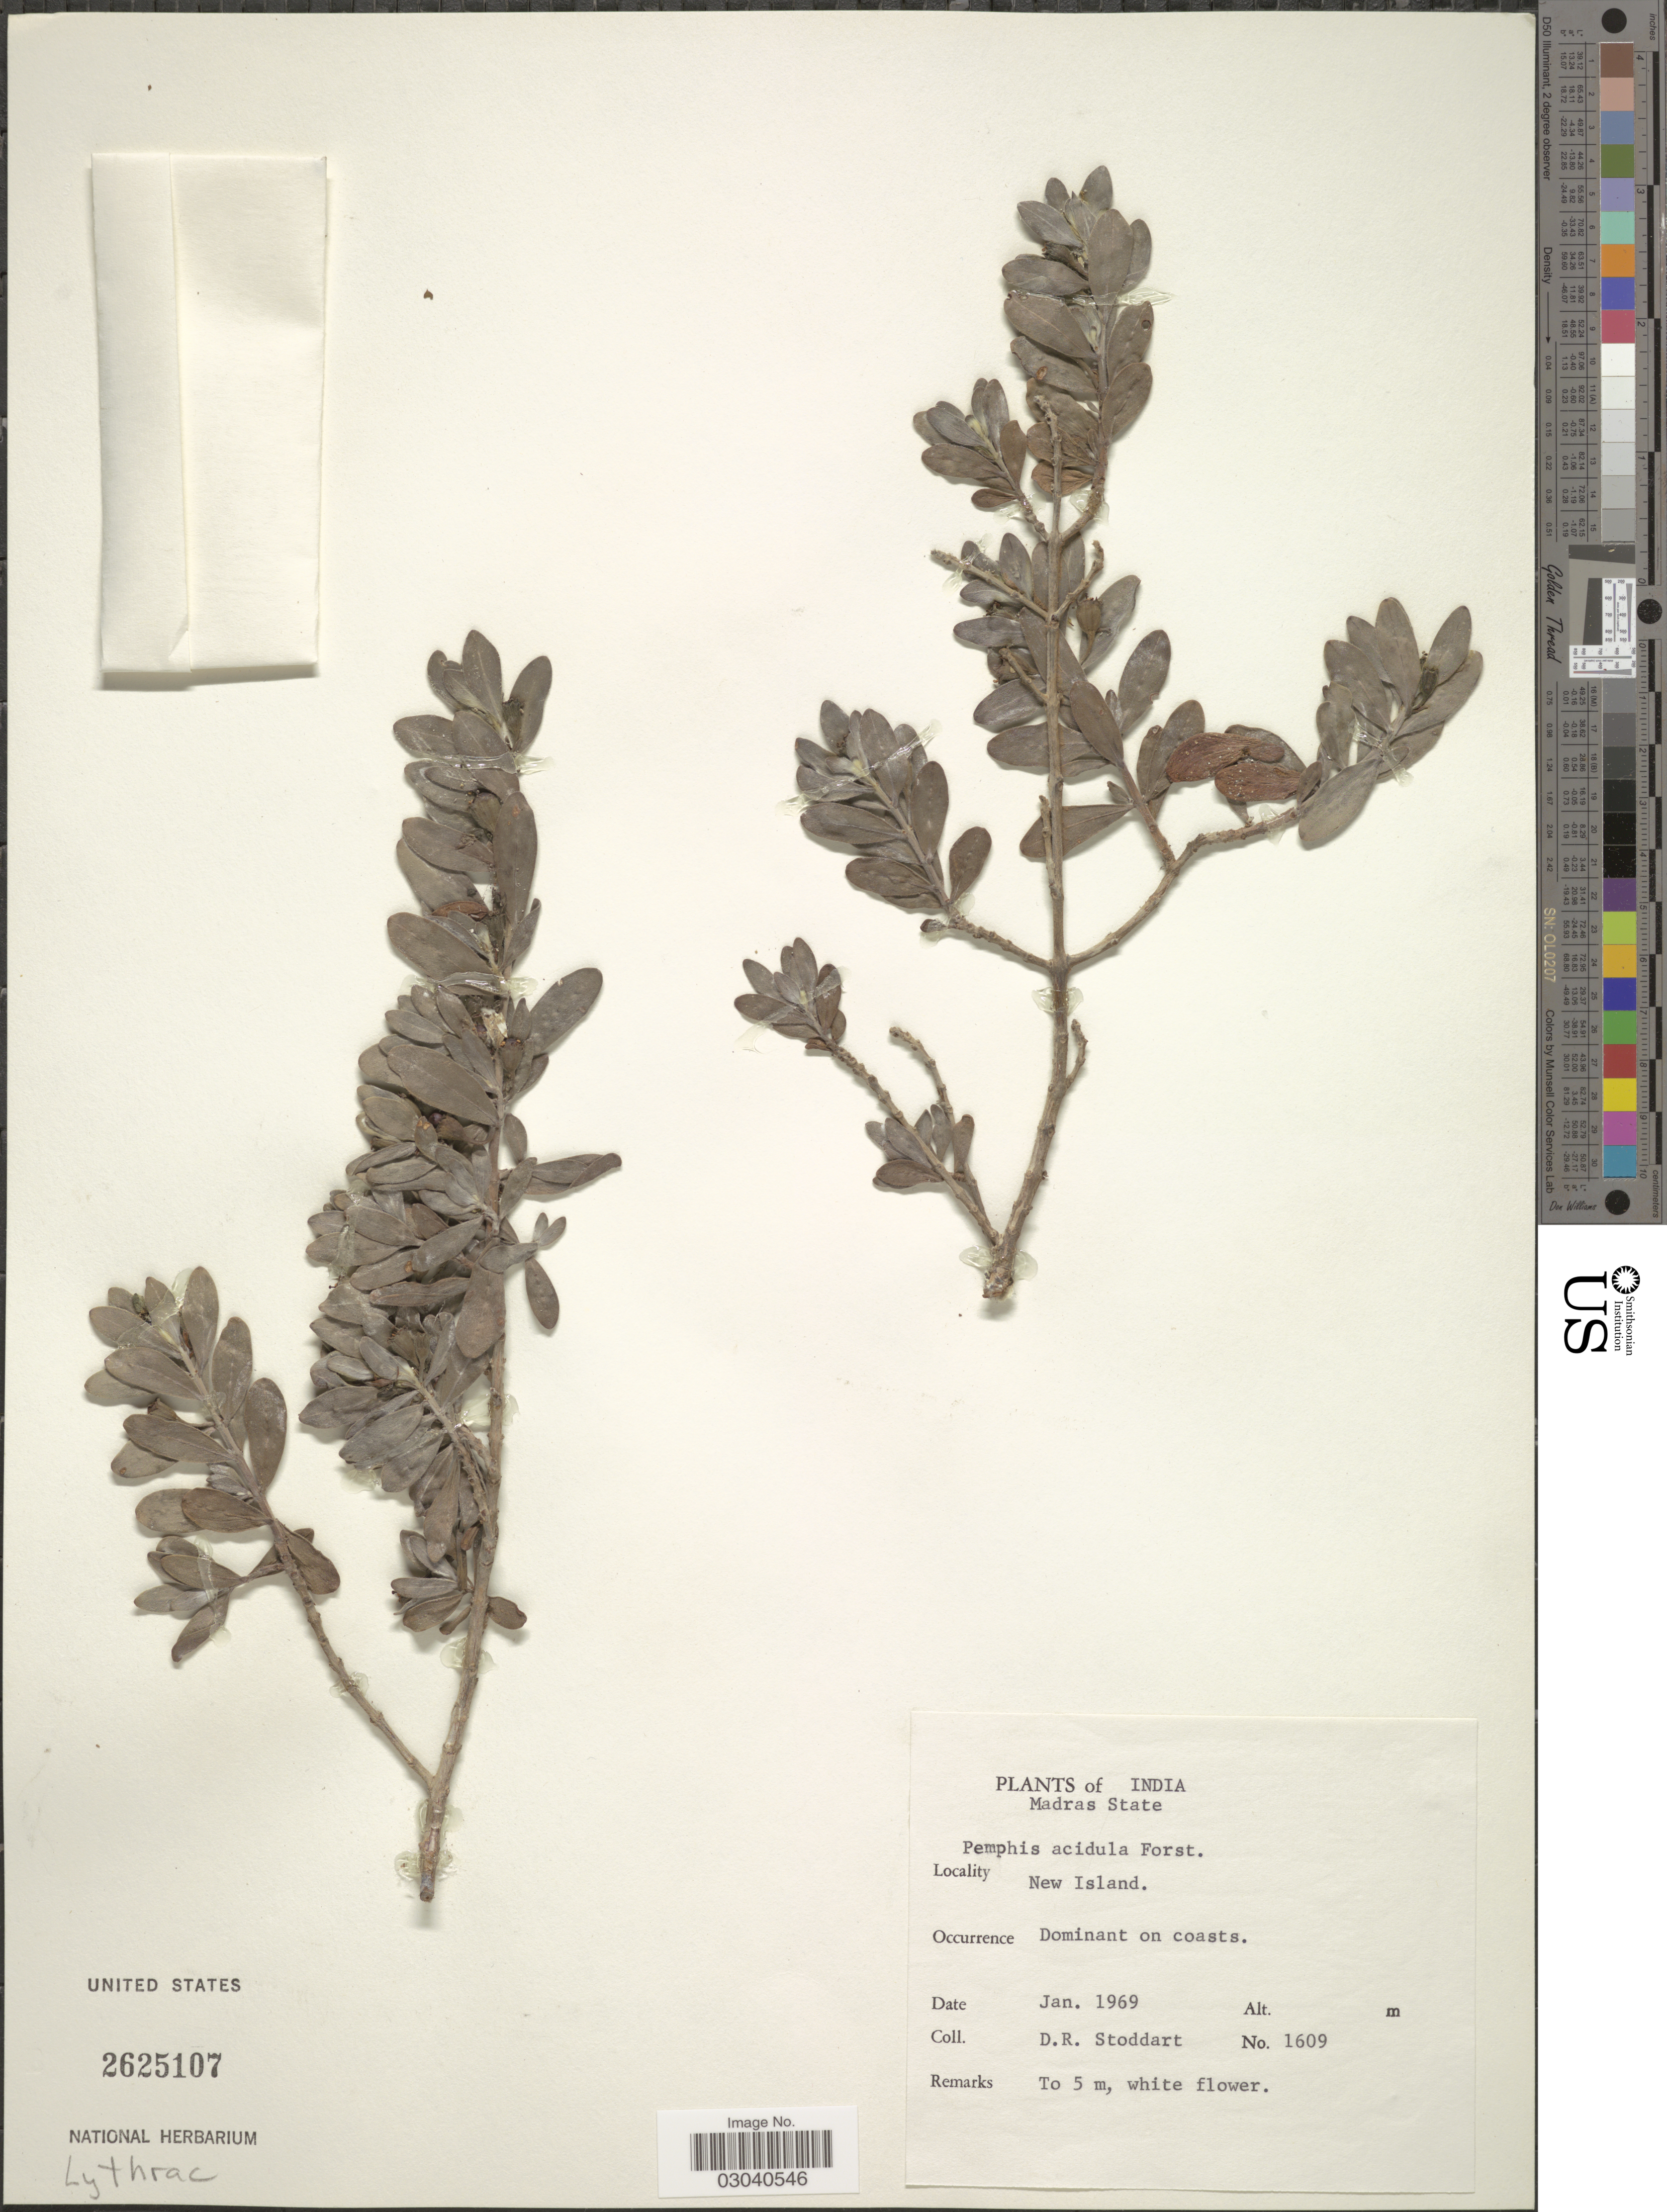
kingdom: Plantae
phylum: Tracheophyta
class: Magnoliopsida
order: Myrtales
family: Lythraceae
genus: Pemphis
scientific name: Pemphis acidula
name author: J.R. Forst. & G. Forst.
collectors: D. R. Stoddart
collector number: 1609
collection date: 1969-01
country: India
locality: Madras State. New Island.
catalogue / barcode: US 2625107